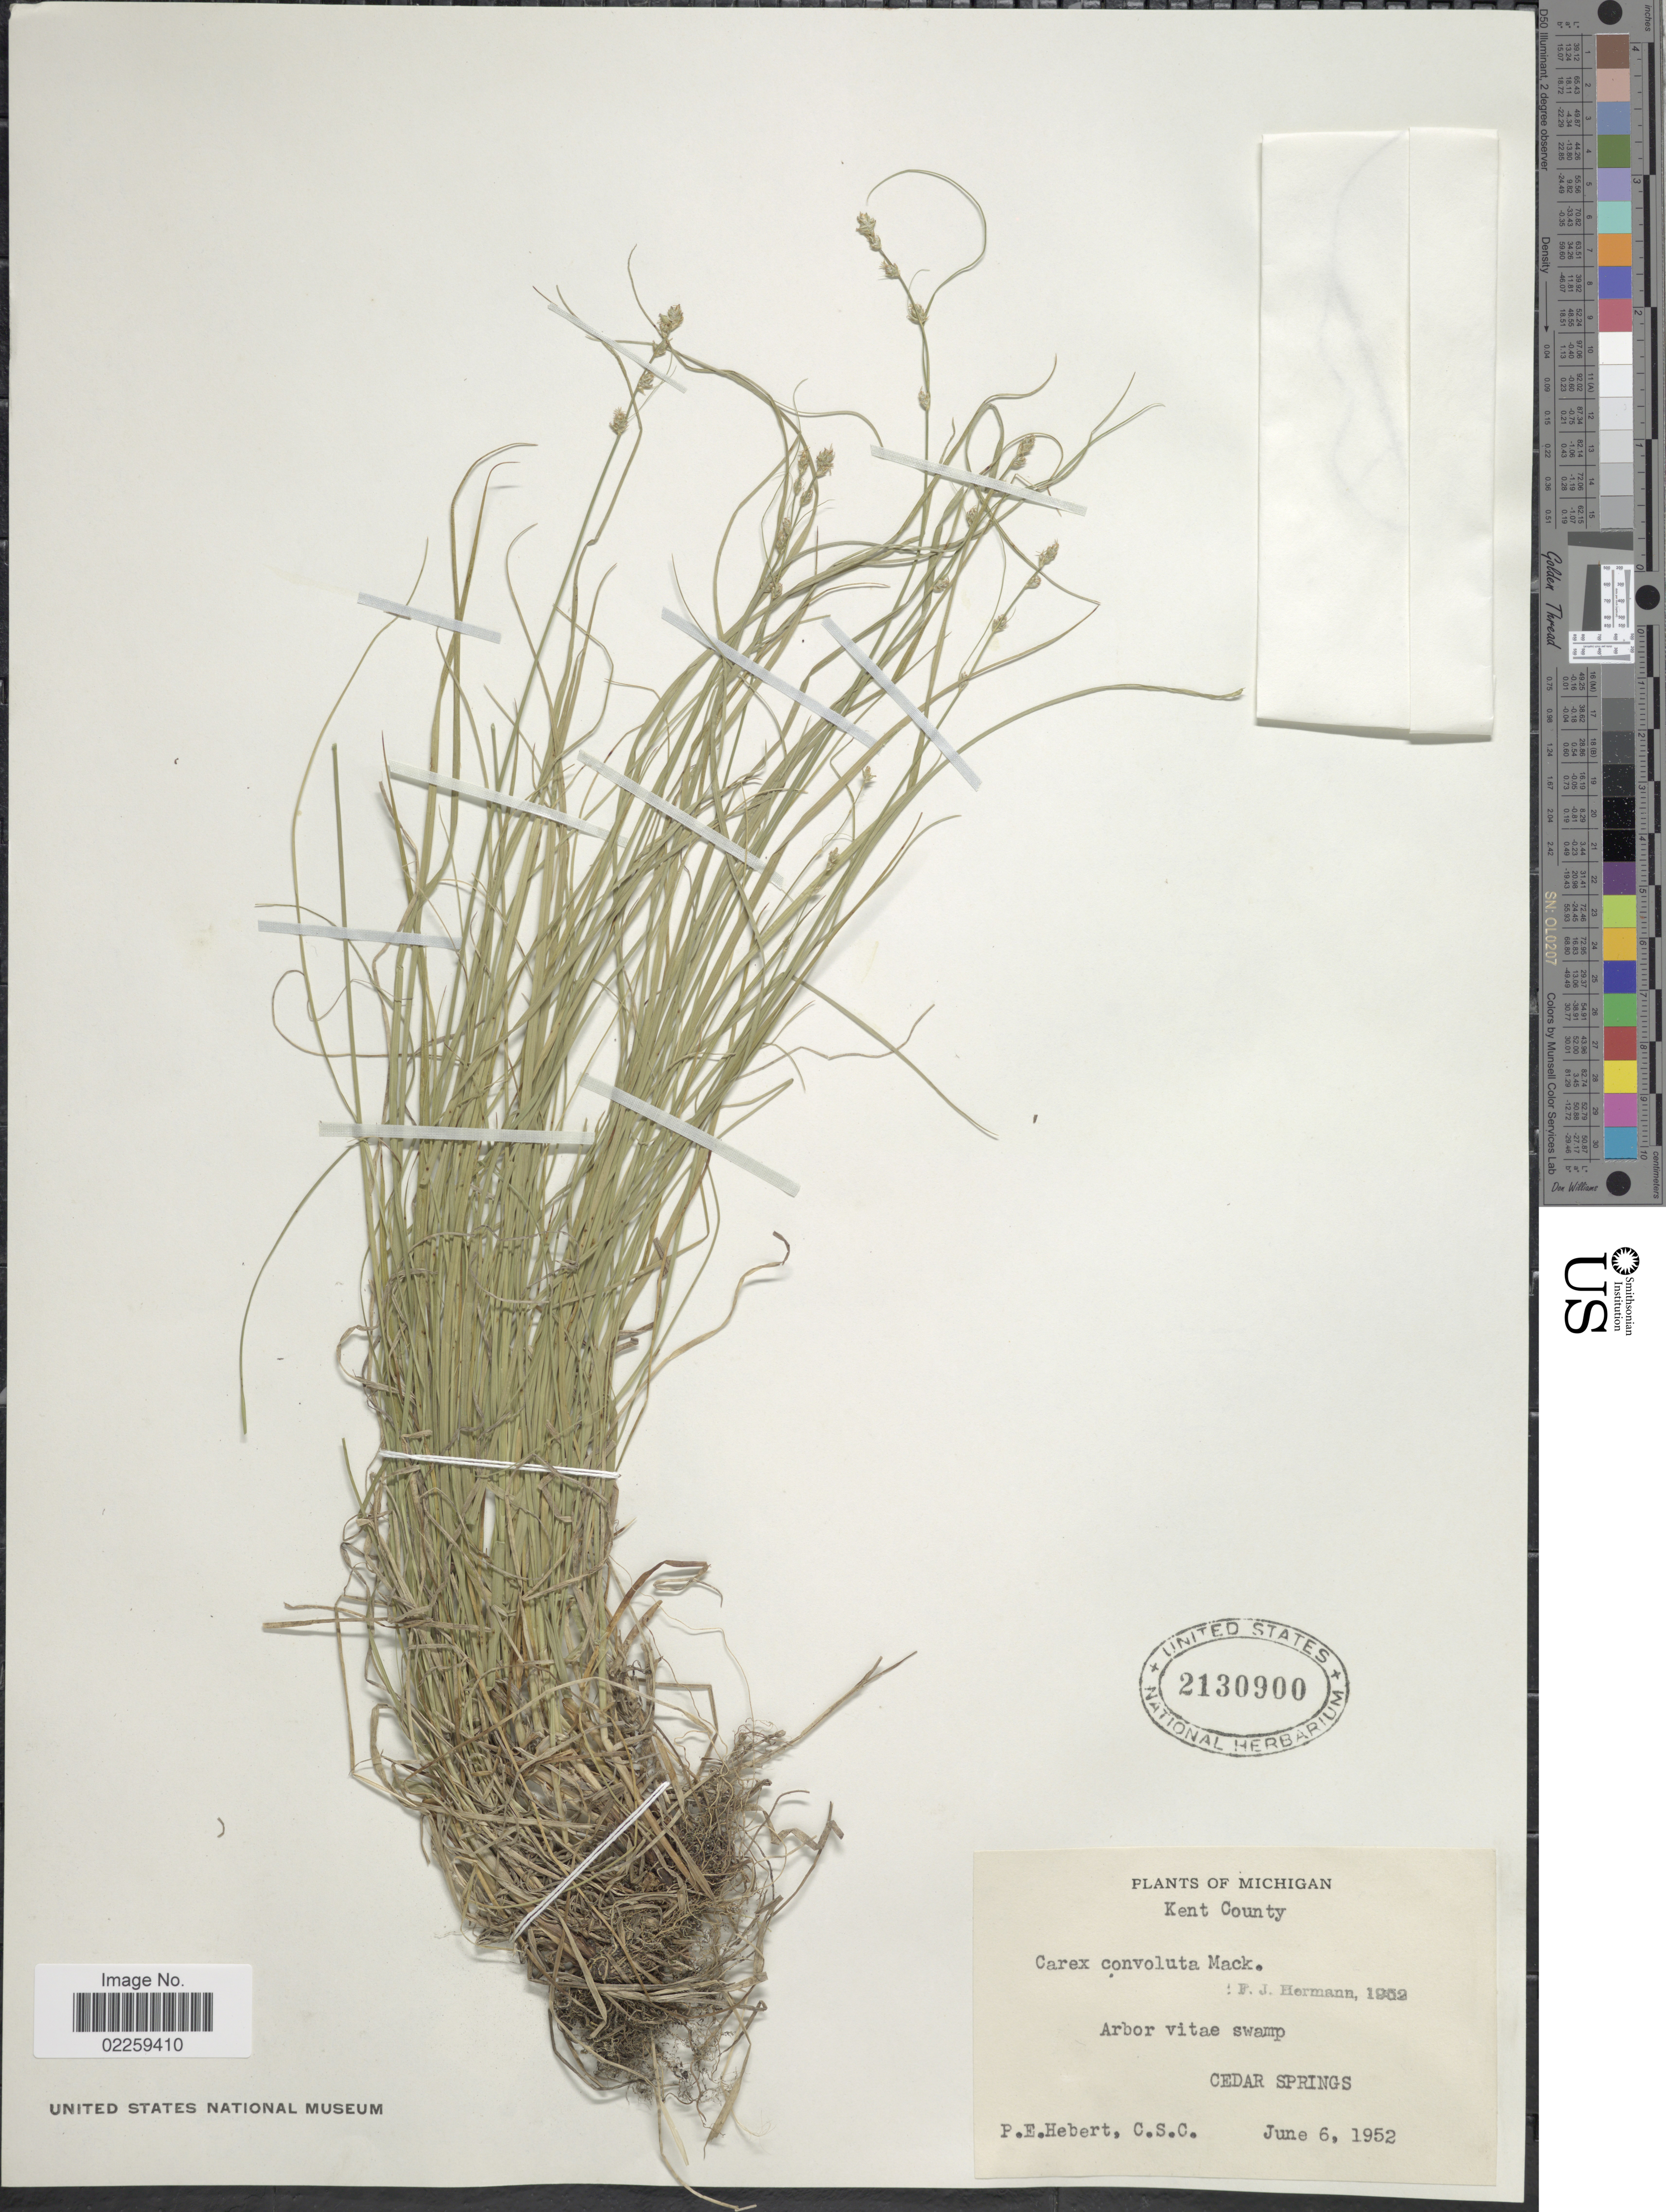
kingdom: Plantae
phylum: Tracheophyta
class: Liliopsida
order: Poales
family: Cyperaceae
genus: Carex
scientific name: Carex rosea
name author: Willd.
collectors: P. Hebert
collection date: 1952-06-06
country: United States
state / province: Michigan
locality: Kent County, Arbor vitae swamp, Cedar Springs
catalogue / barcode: US 2130900